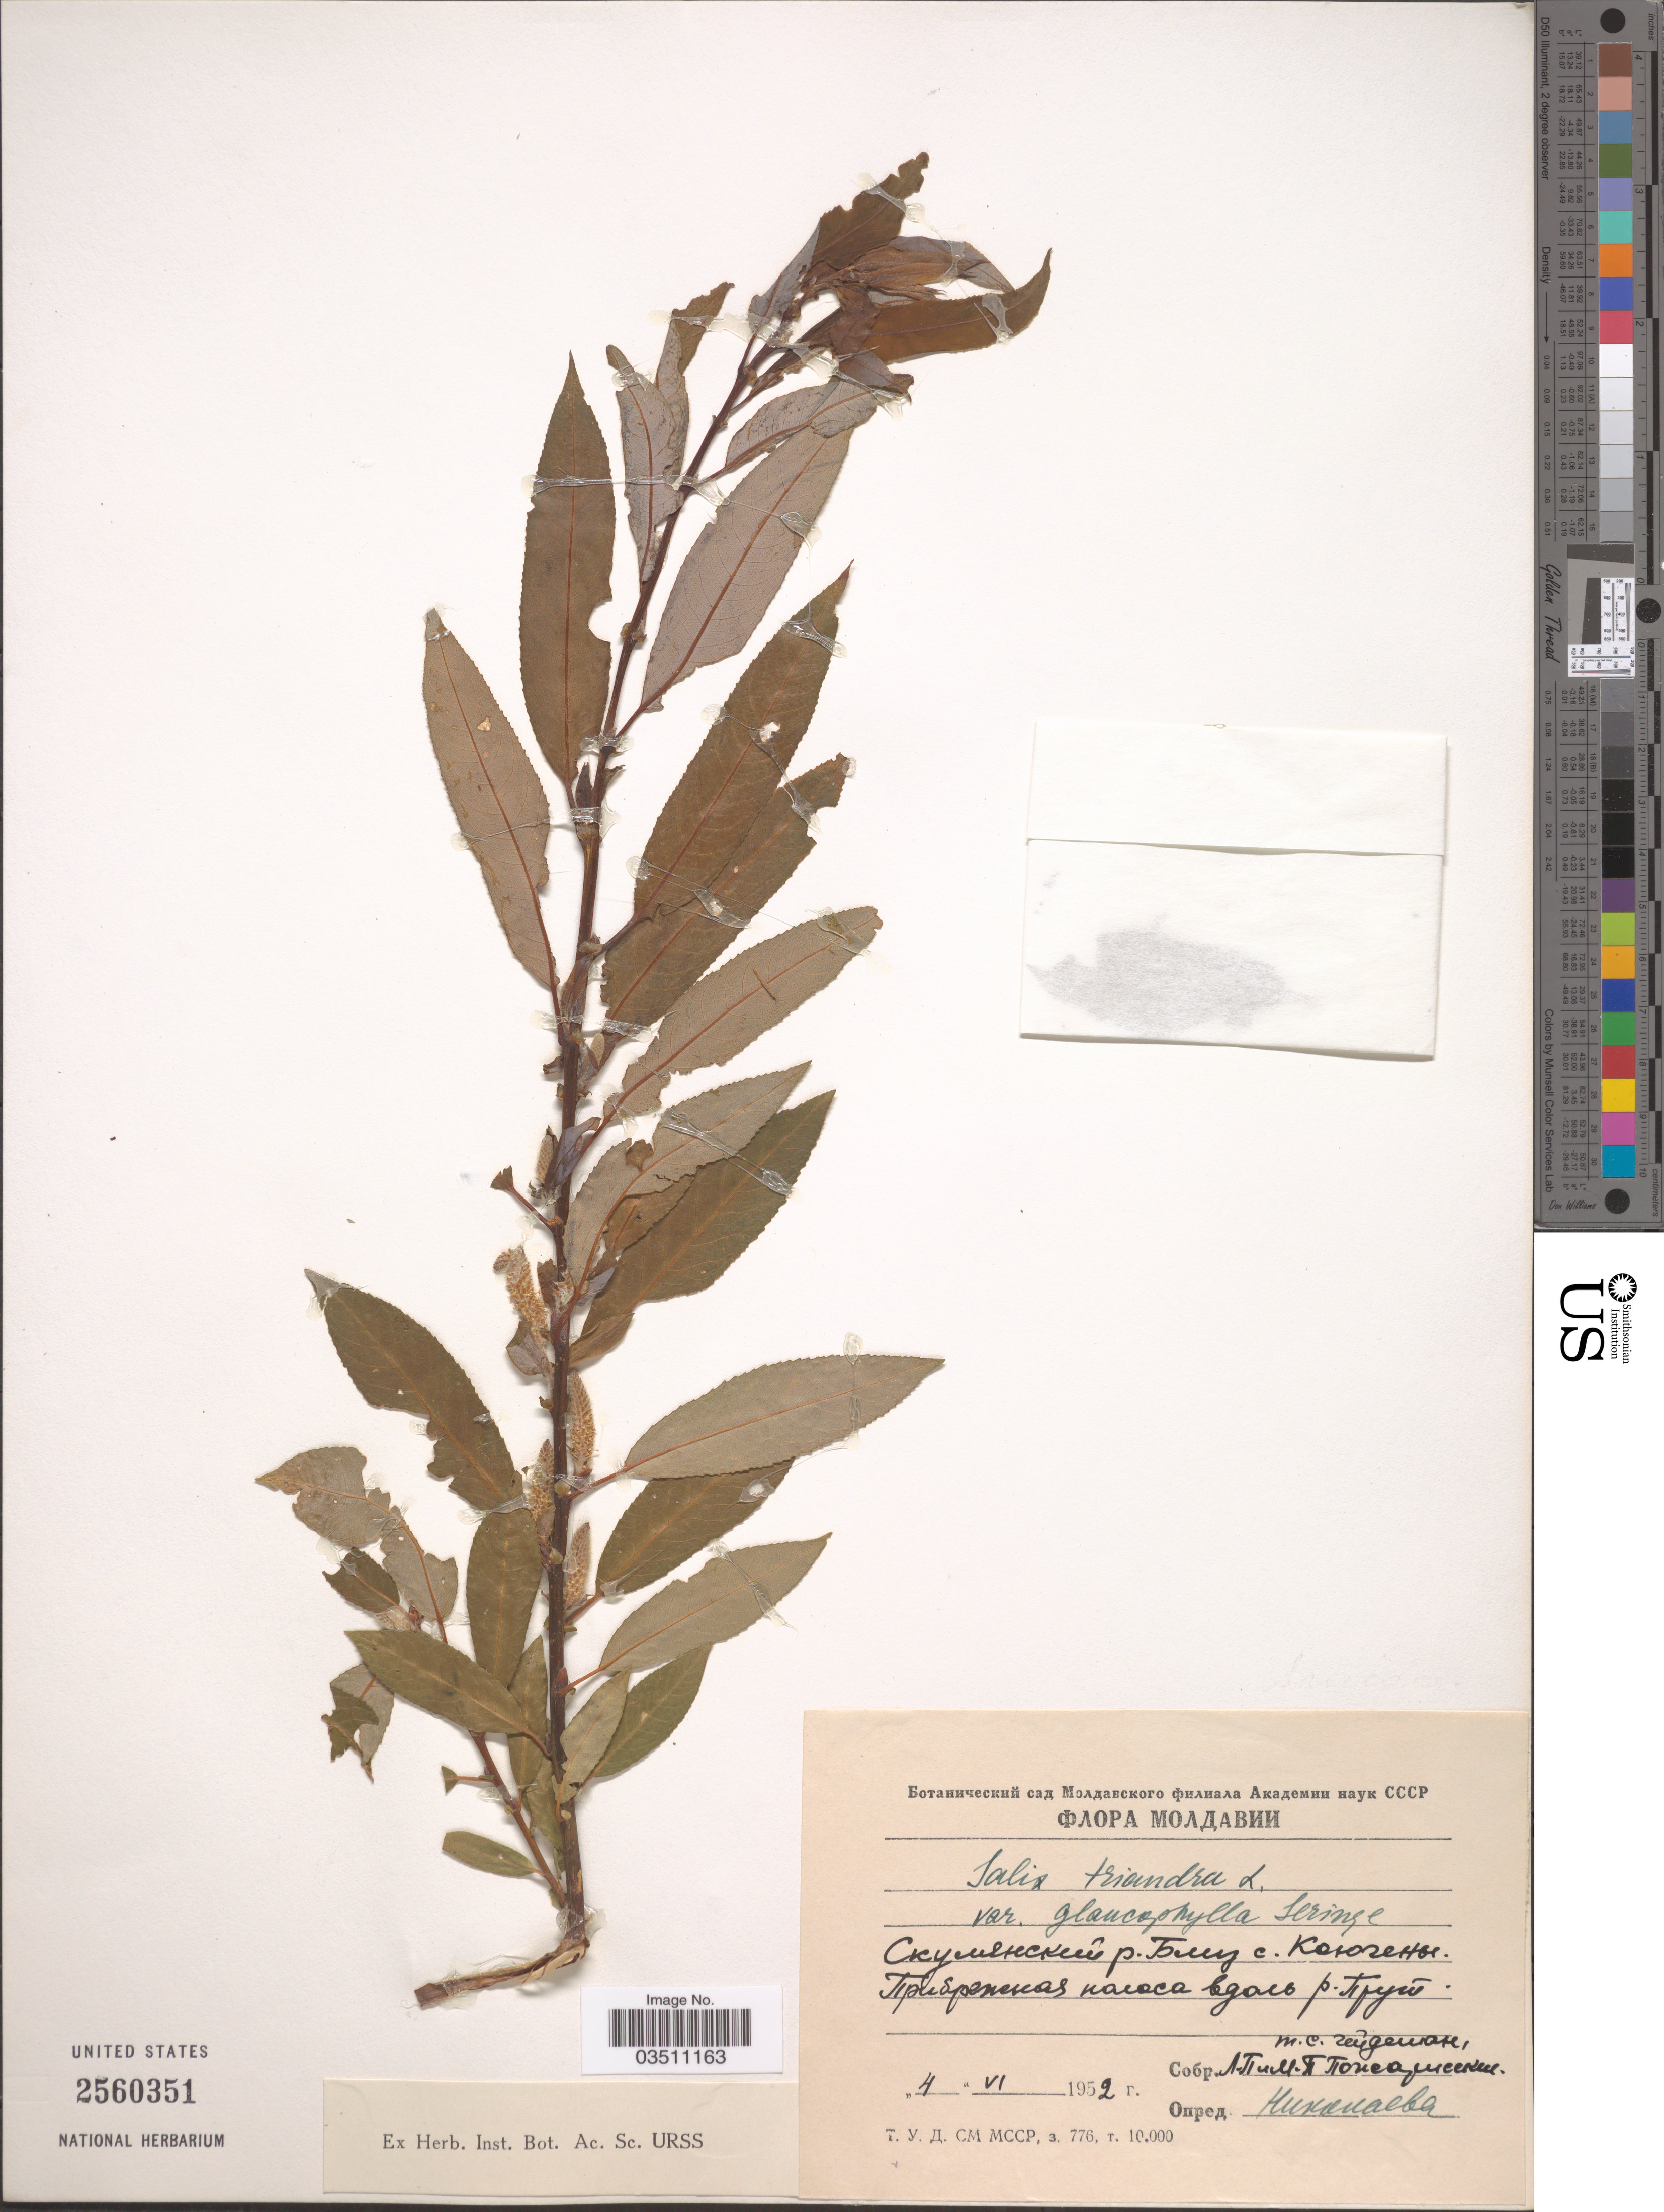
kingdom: Plantae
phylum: Tracheophyta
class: Magnoliopsida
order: Malpighiales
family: Salicaceae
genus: Salix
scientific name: Salix triandra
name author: L.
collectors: T. Geydeman, L. Pozharisskaya & M. Pozharisskaya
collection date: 1952-06-04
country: Moldova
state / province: Ungheni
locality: near village Kougeny, near River Prut.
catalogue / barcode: US 2560351